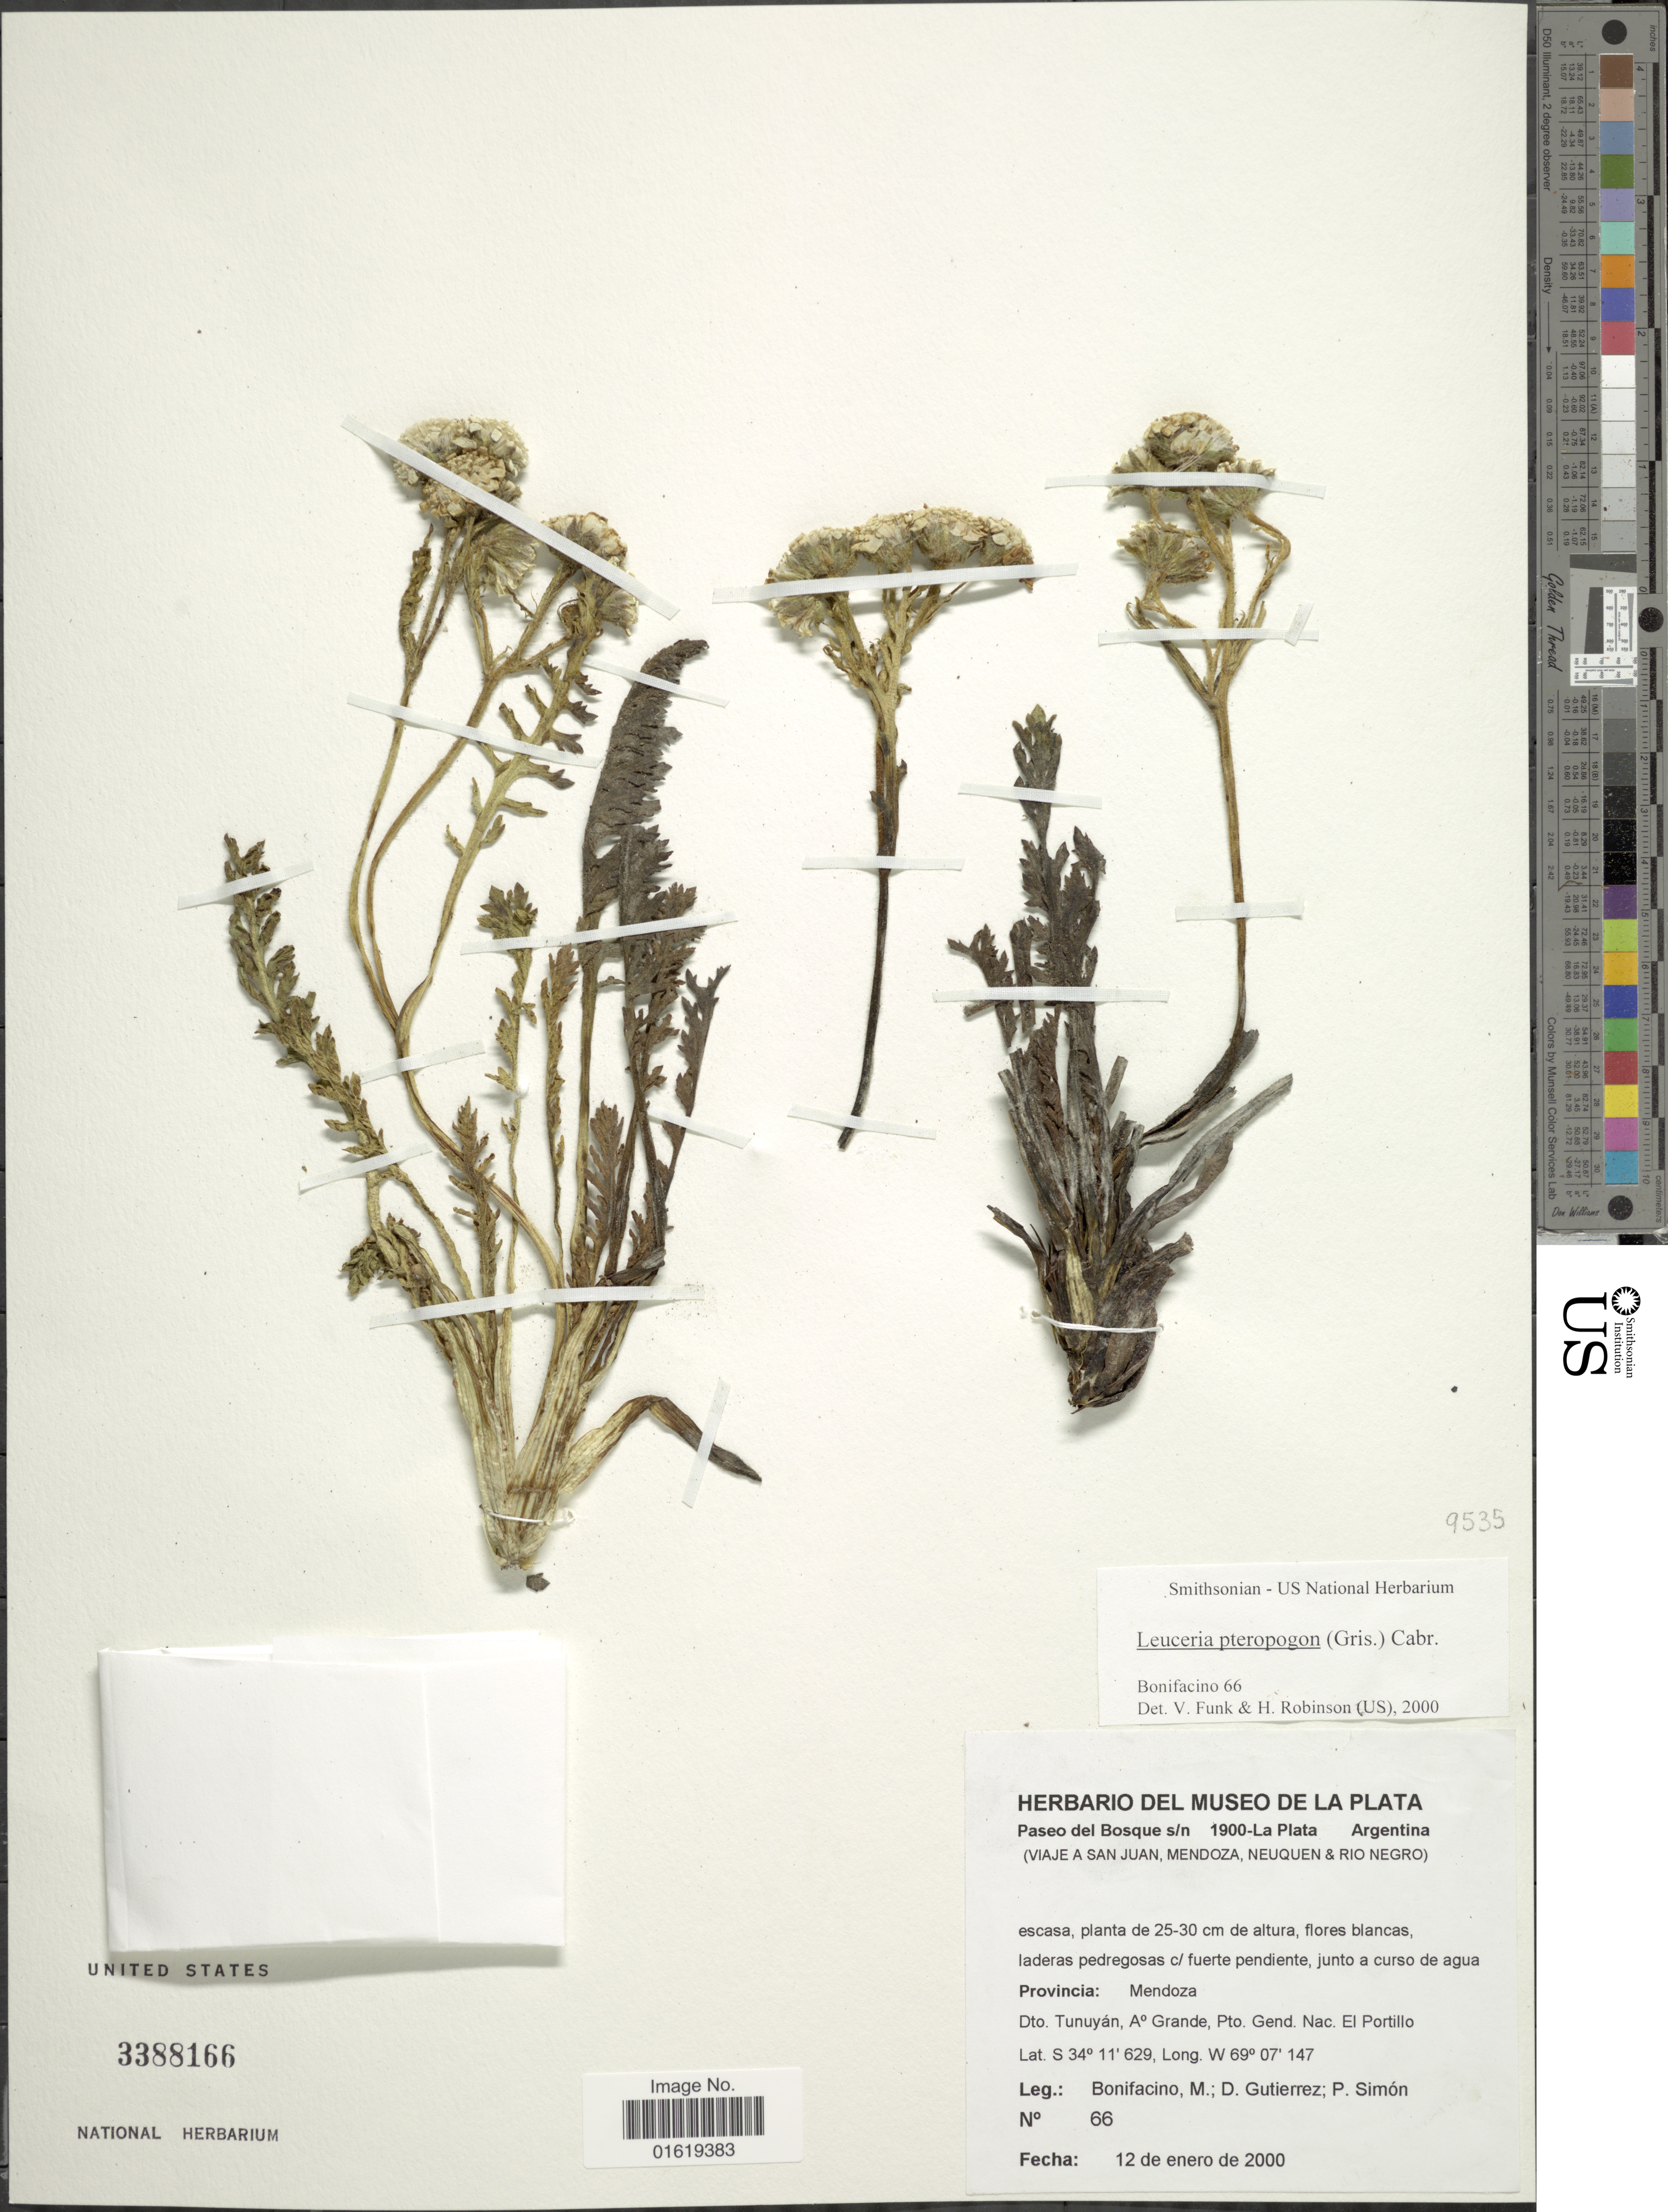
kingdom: Plantae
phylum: Tracheophyta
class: Magnoliopsida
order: Asterales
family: Asteraceae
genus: Leucheria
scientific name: Leucheria pteropogon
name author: (Griseb.) Cabrera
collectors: M. Bonifacino, D. G. Gutiérrez & P. Simon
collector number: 0066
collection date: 2000-01-12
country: Argentina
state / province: Mendoza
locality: Dto. Tunuyán, A° Grande, Pto. Gend. Nac. El Portillo.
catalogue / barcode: US 3388166